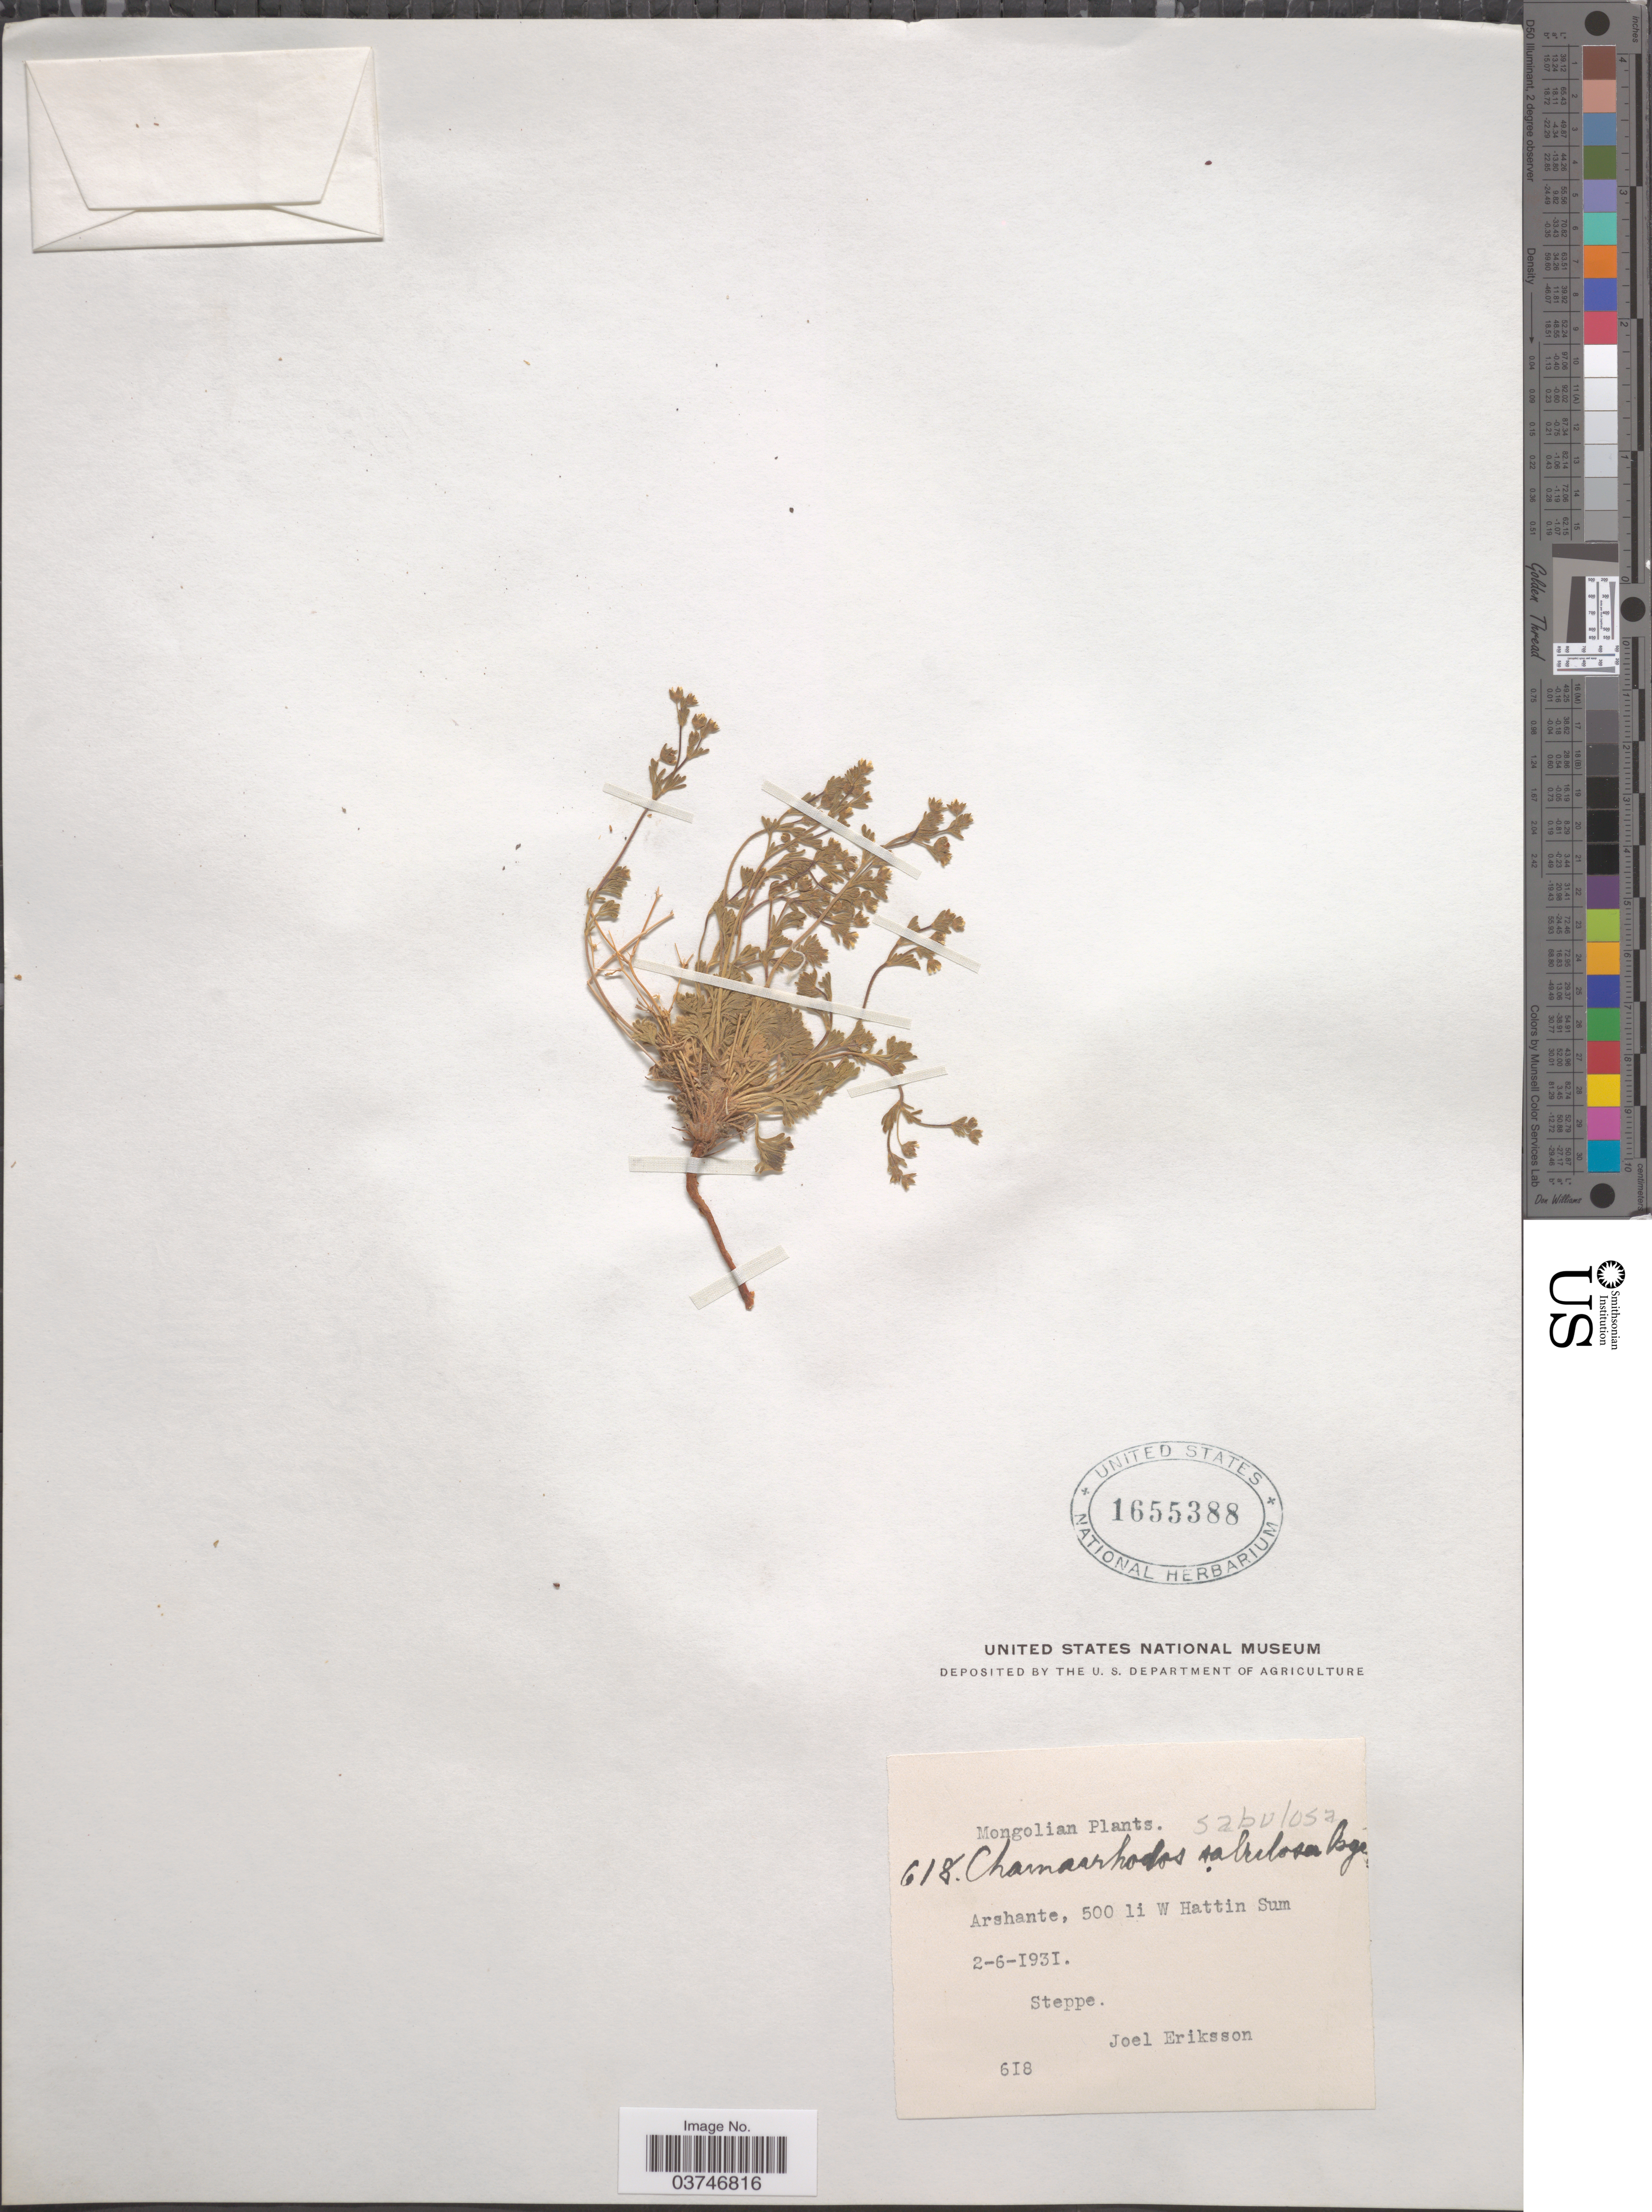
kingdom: Plantae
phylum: Tracheophyta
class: Magnoliopsida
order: Rosales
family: Rosaceae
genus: Chamaerhodos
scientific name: Chamaerhodos sabulosa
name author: Bunge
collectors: J. Eriksson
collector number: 618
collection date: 1931-06-02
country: Mongolia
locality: Arshante, 500 li W Hattin Sum.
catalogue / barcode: US 1655388